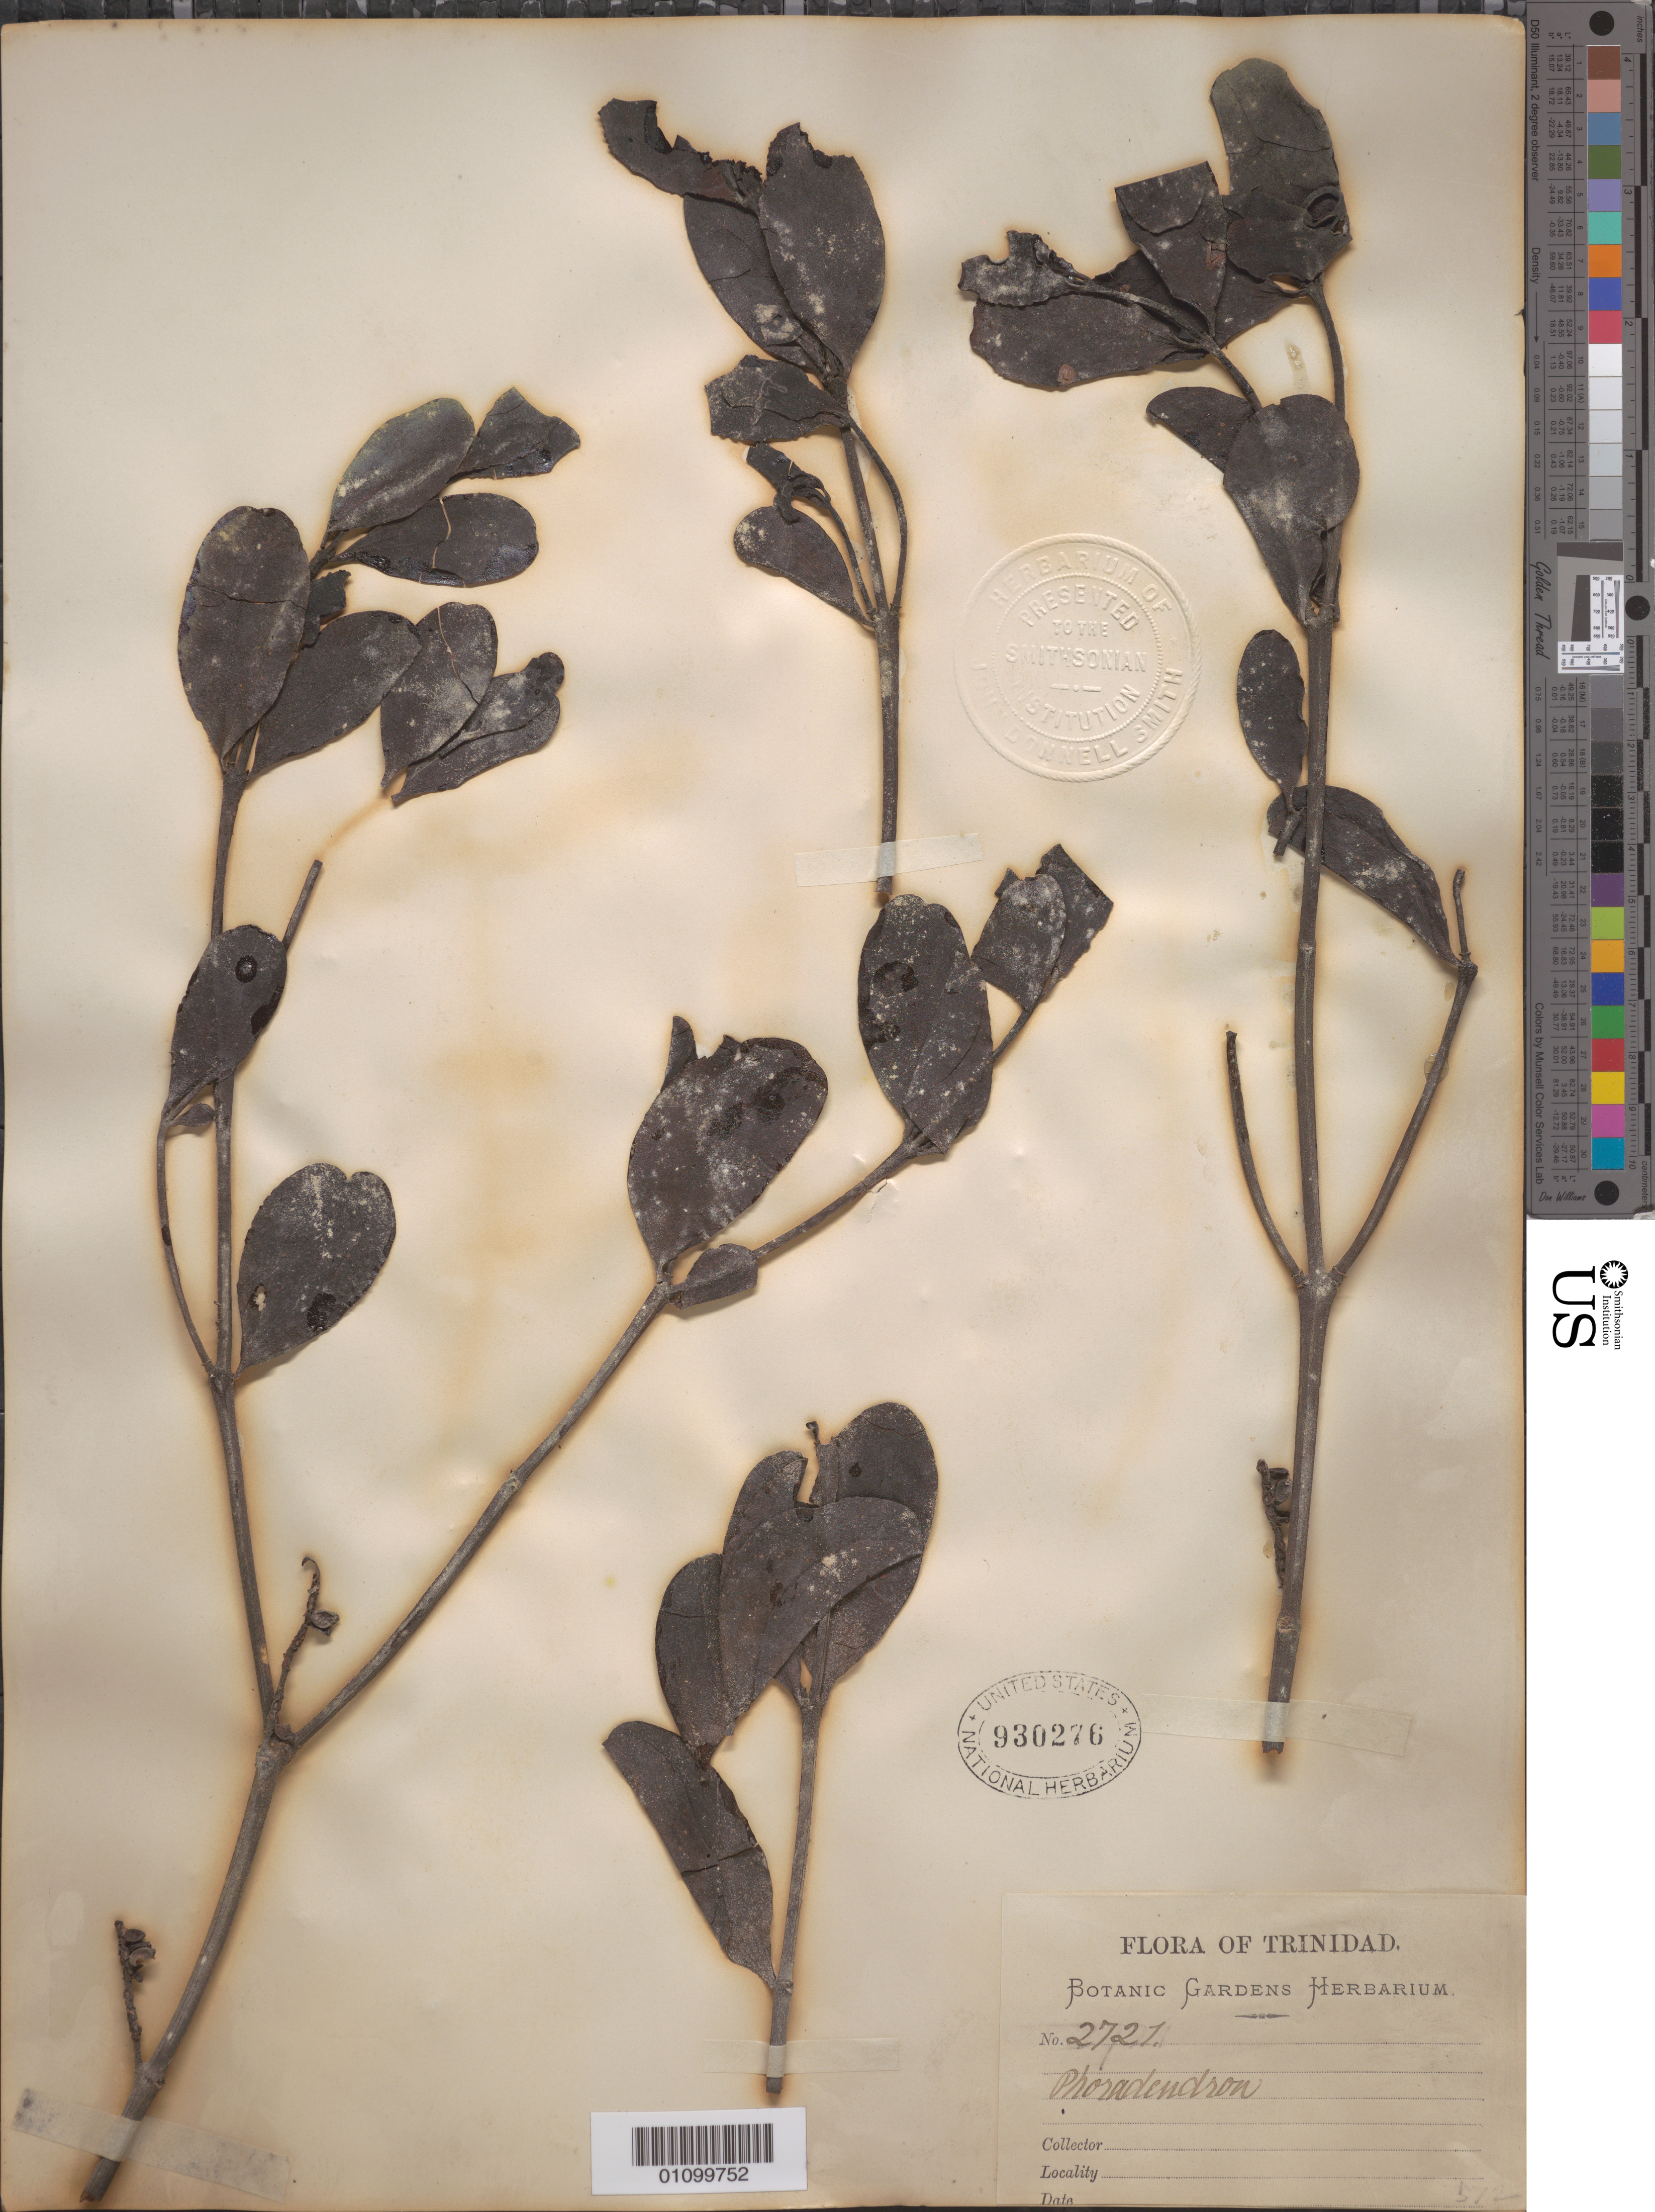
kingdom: Plantae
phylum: Tracheophyta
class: Magnoliopsida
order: Santalales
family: Viscaceae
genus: Phoradendron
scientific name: Phoradendron trinervium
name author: (Lam.) Griseb.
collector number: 2727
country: Trinidad and Tobago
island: Trinidad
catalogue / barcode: US 930276